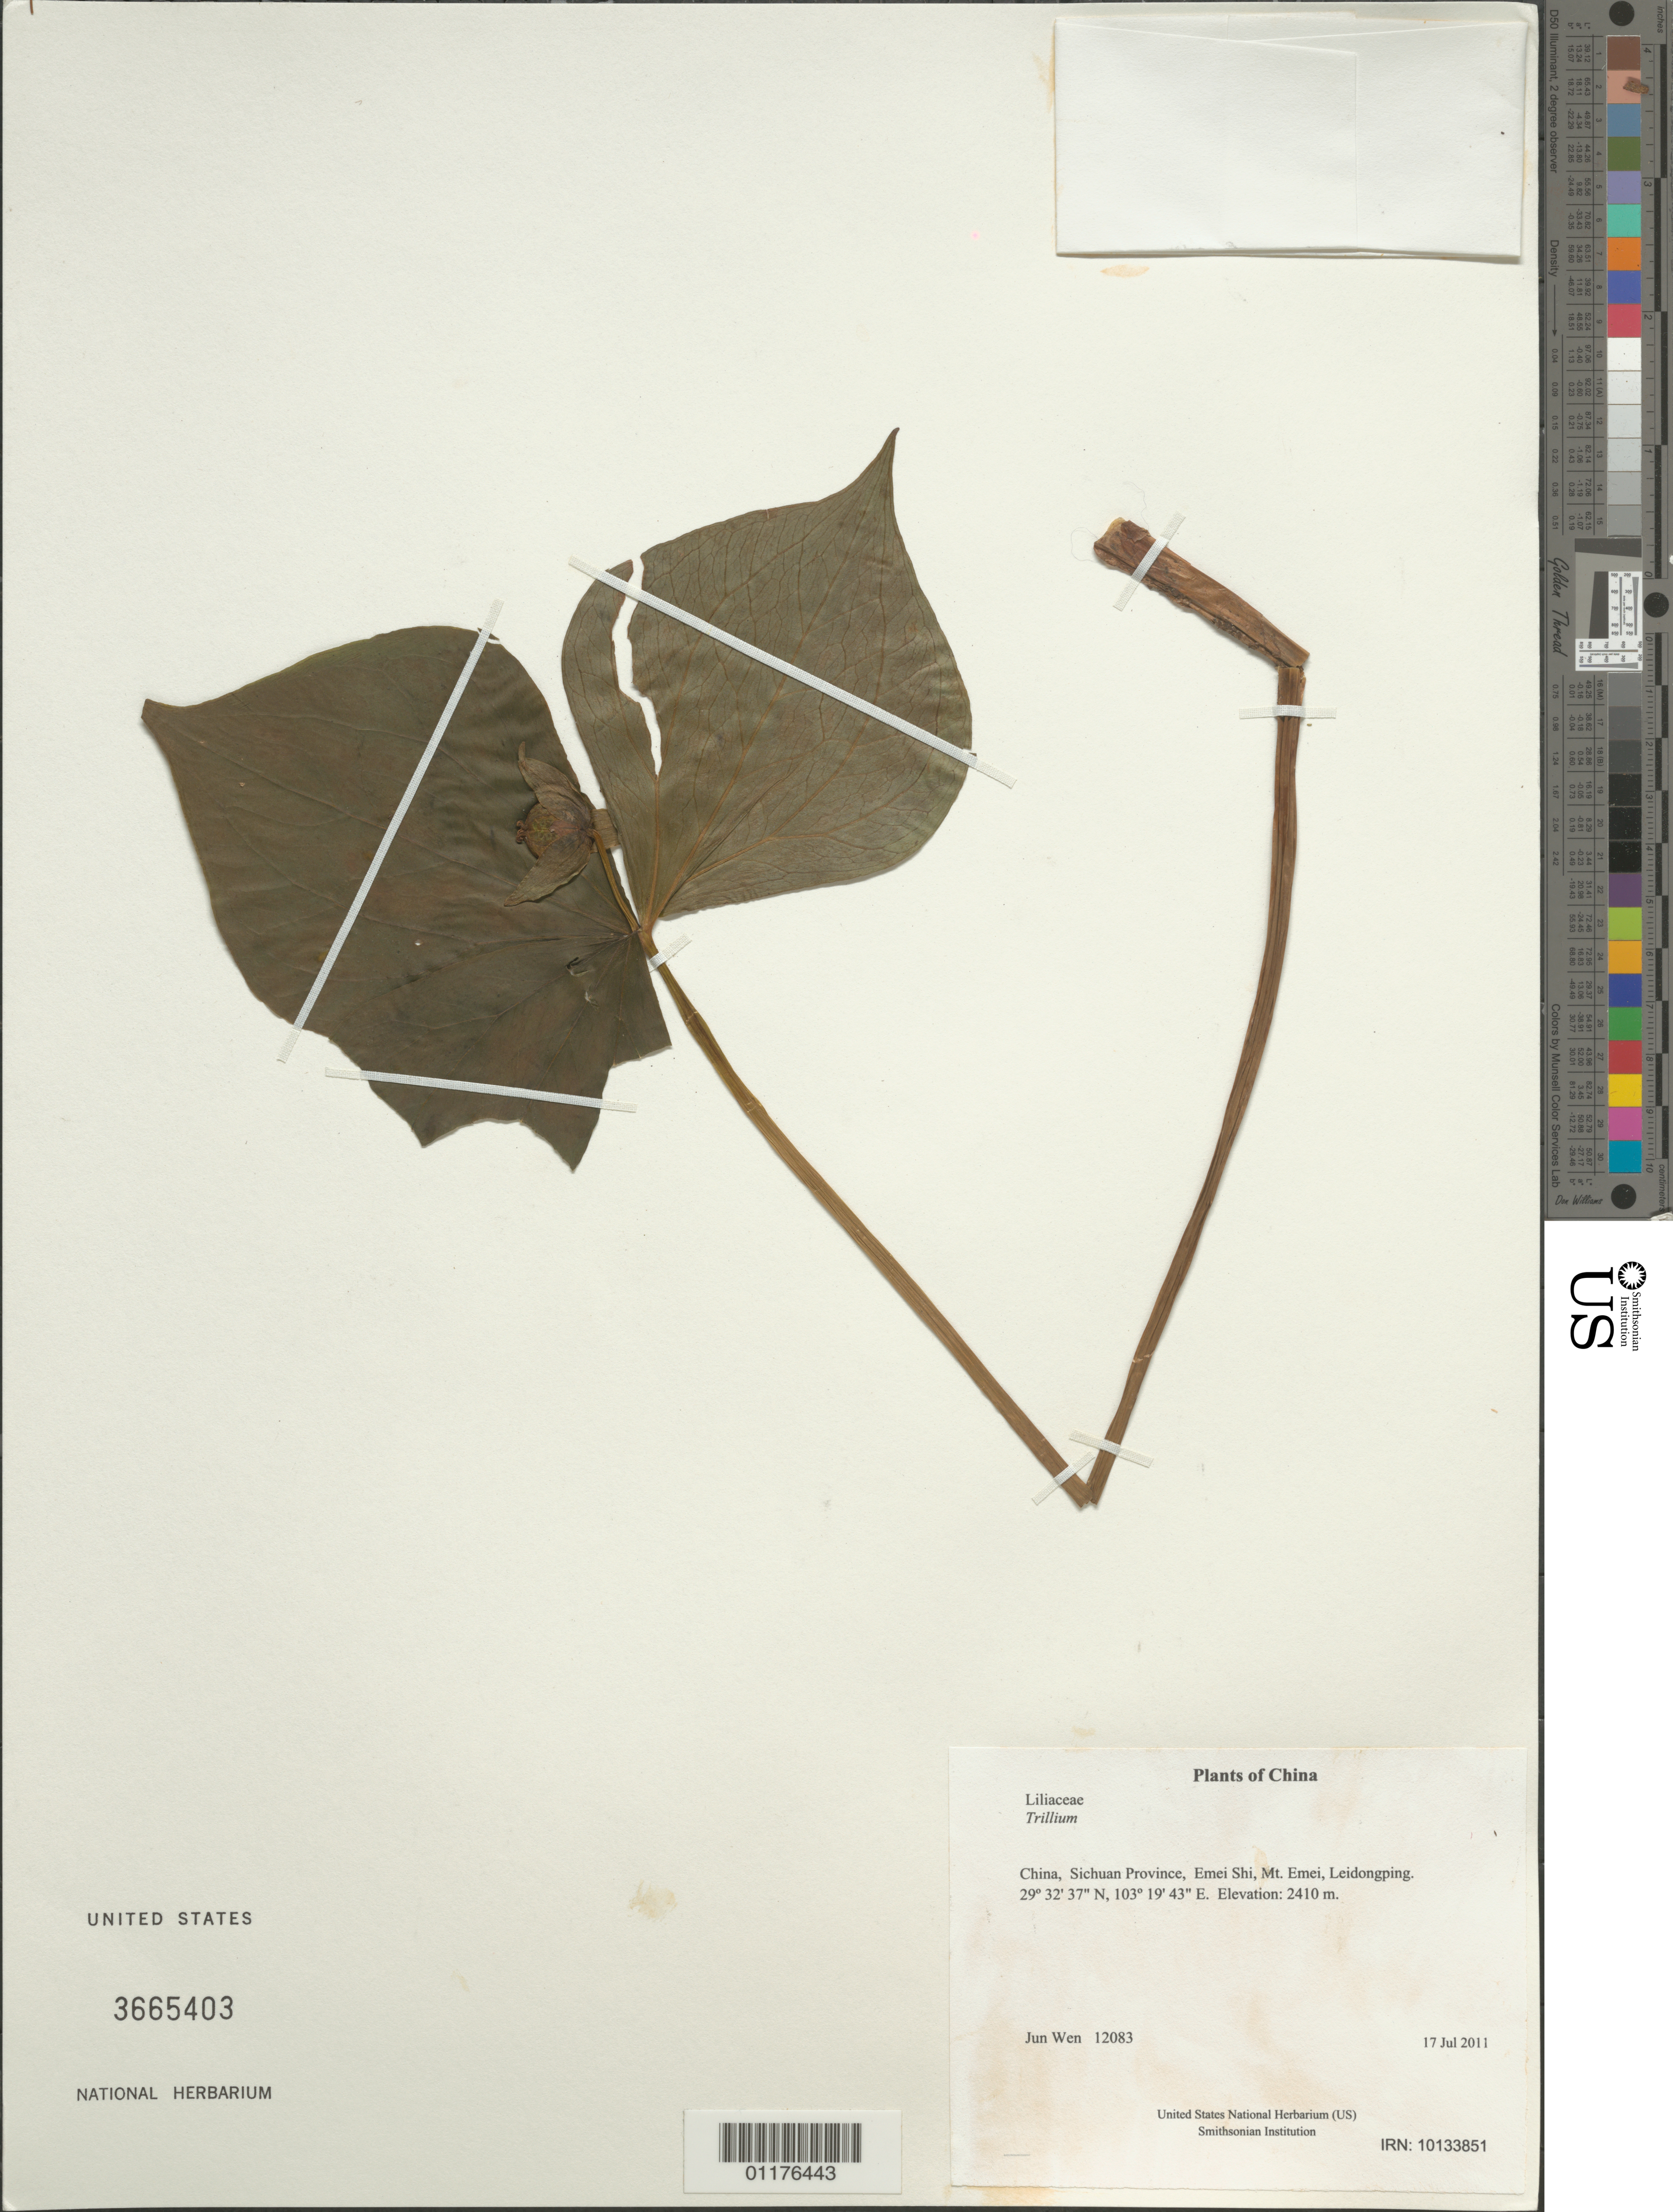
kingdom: Plantae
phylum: Tracheophyta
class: Liliopsida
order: Liliales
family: Melanthiaceae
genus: Trillium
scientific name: Trillium sp.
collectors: J. Wen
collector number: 12083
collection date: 2011-07-17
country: China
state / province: Sichuan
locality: Emei Shi, Mt. Emei, Leidongping.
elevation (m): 2410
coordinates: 29 32 37.3 N, 103 19 43.3 E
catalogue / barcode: US 3665403